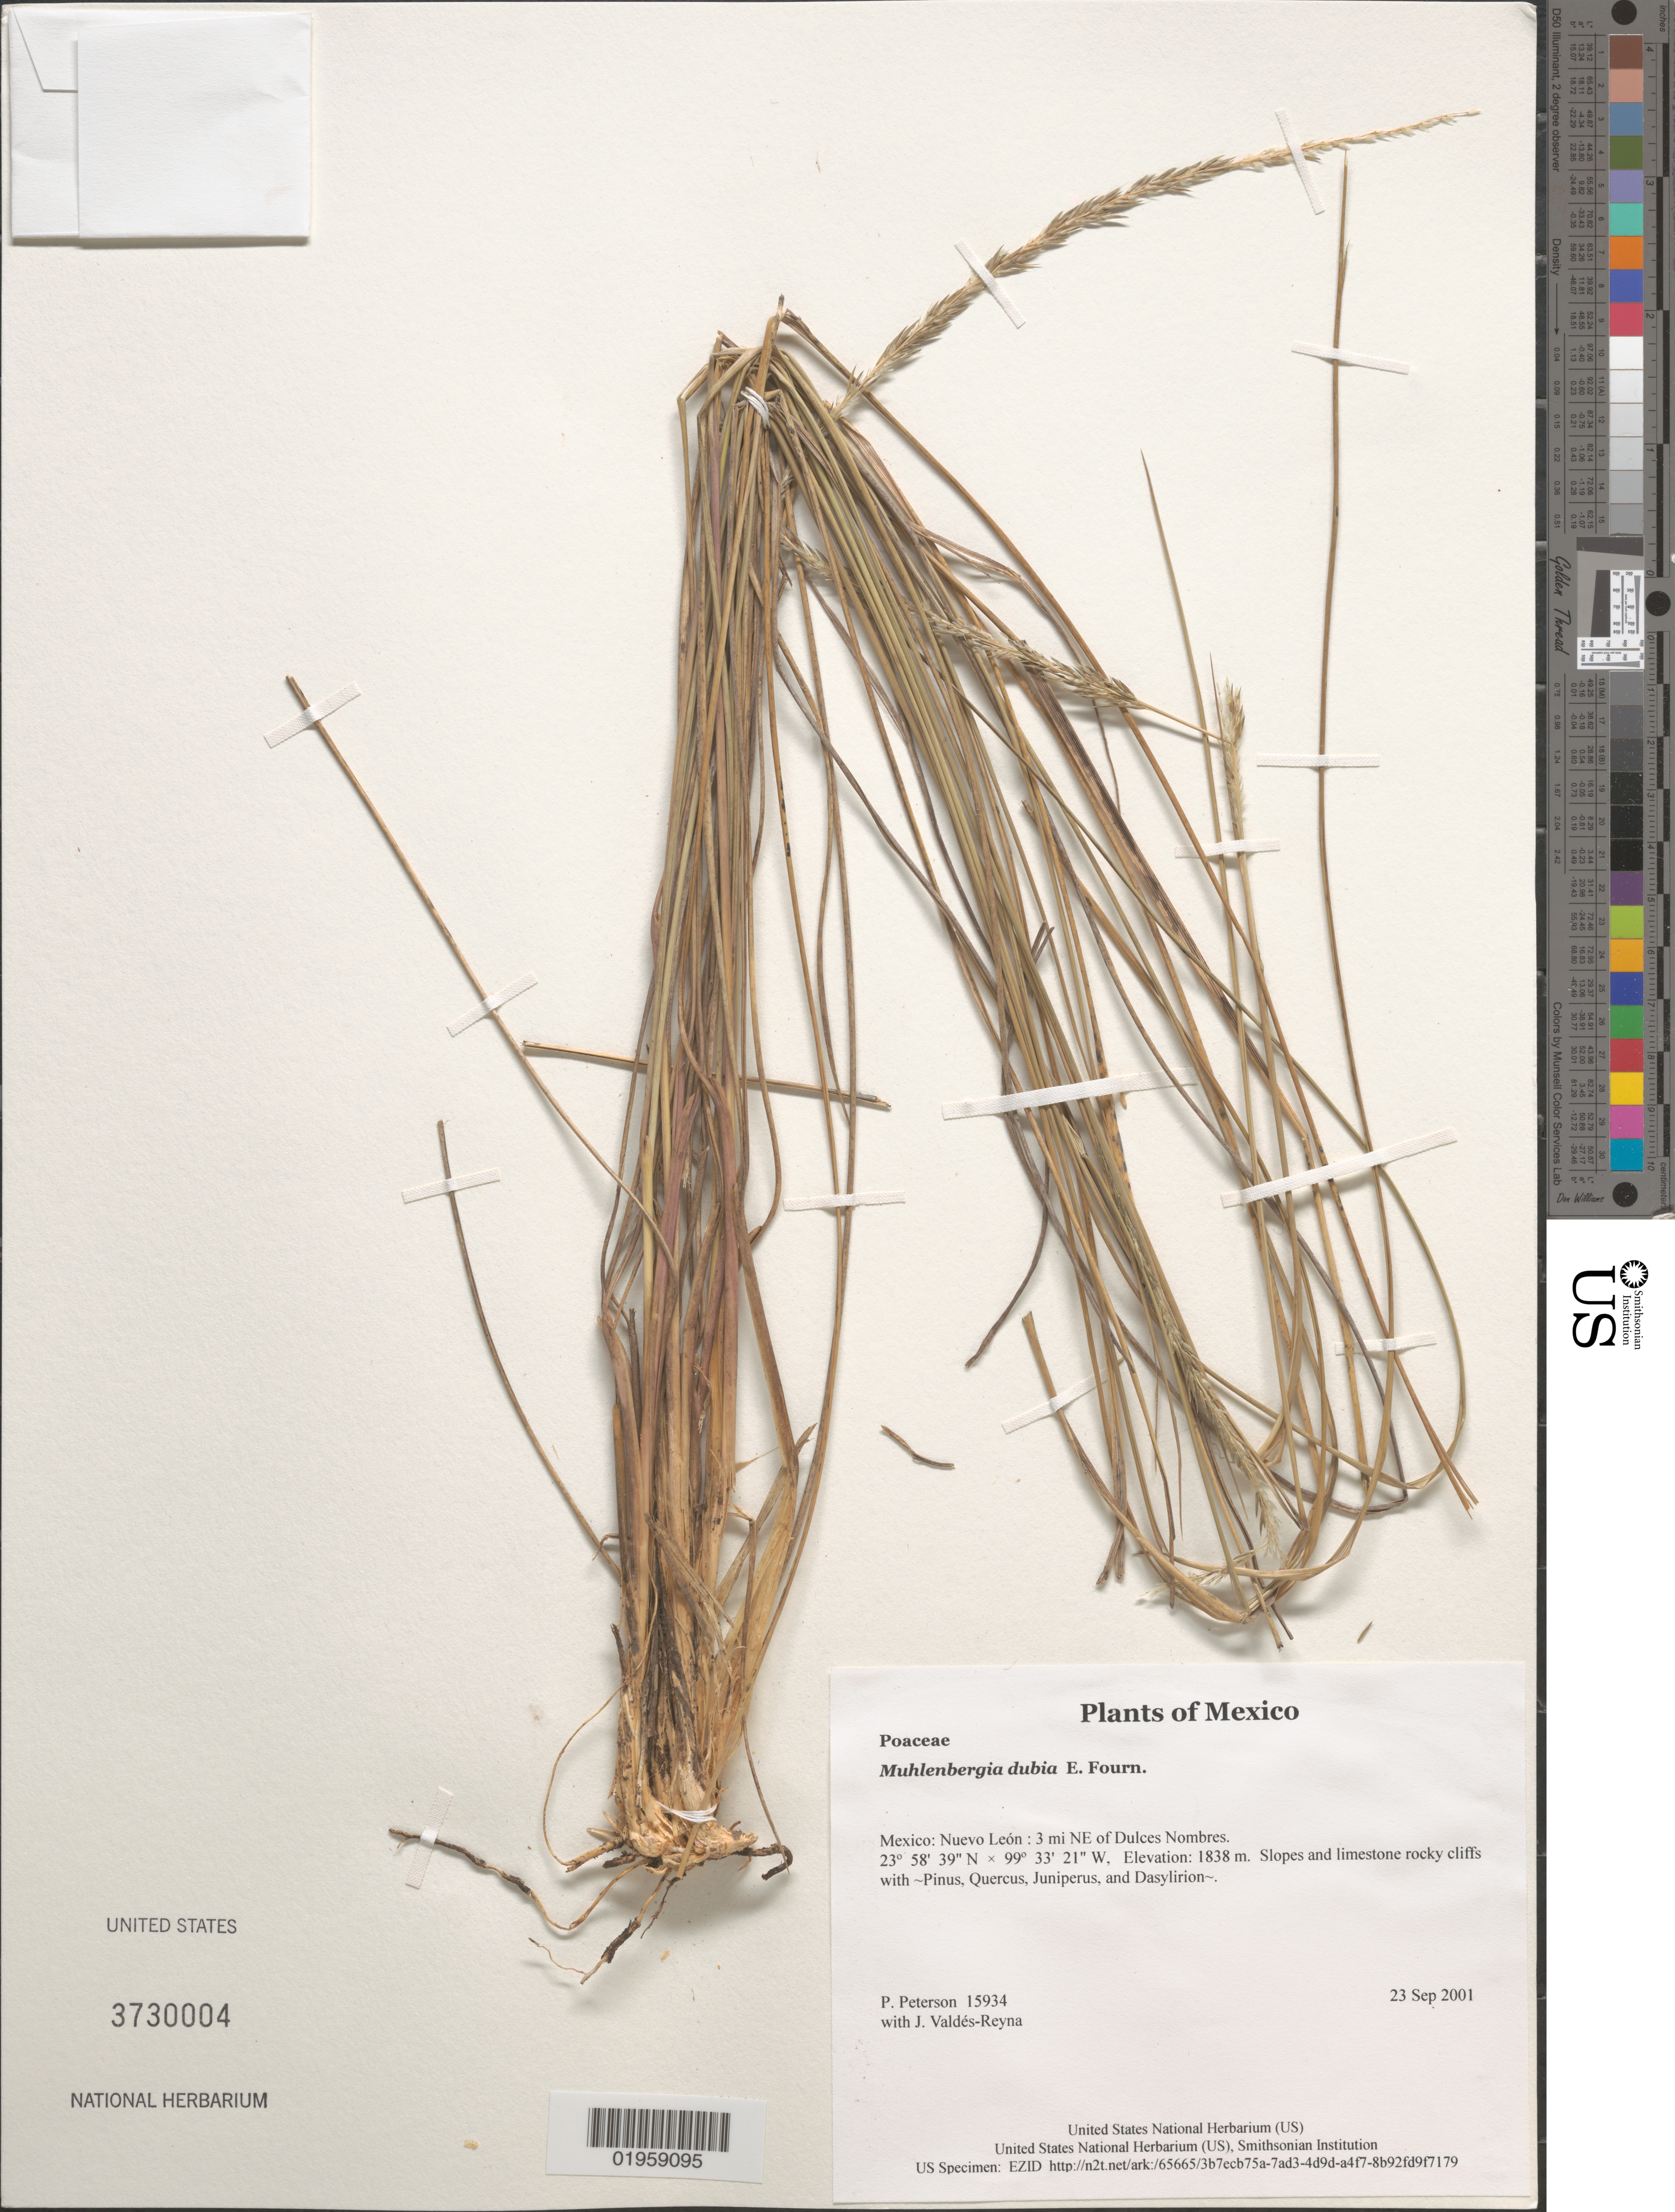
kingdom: Plantae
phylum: Tracheophyta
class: Liliopsida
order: Poales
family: Poaceae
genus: Muhlenbergia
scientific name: Muhlenbergia dubia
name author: E. Fourn.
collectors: P. M. Peterson & J. Valdés-Reyna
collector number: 15934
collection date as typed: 23 Sep 2001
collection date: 2001-09-23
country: Mexico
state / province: Nuevo León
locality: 3 mi NE of Dulces Nombres.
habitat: Slopes and limestone rocky cliffs with ~Pinus, Quercus, Juniperus, and Dasylirion~.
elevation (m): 1838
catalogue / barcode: US 3730004